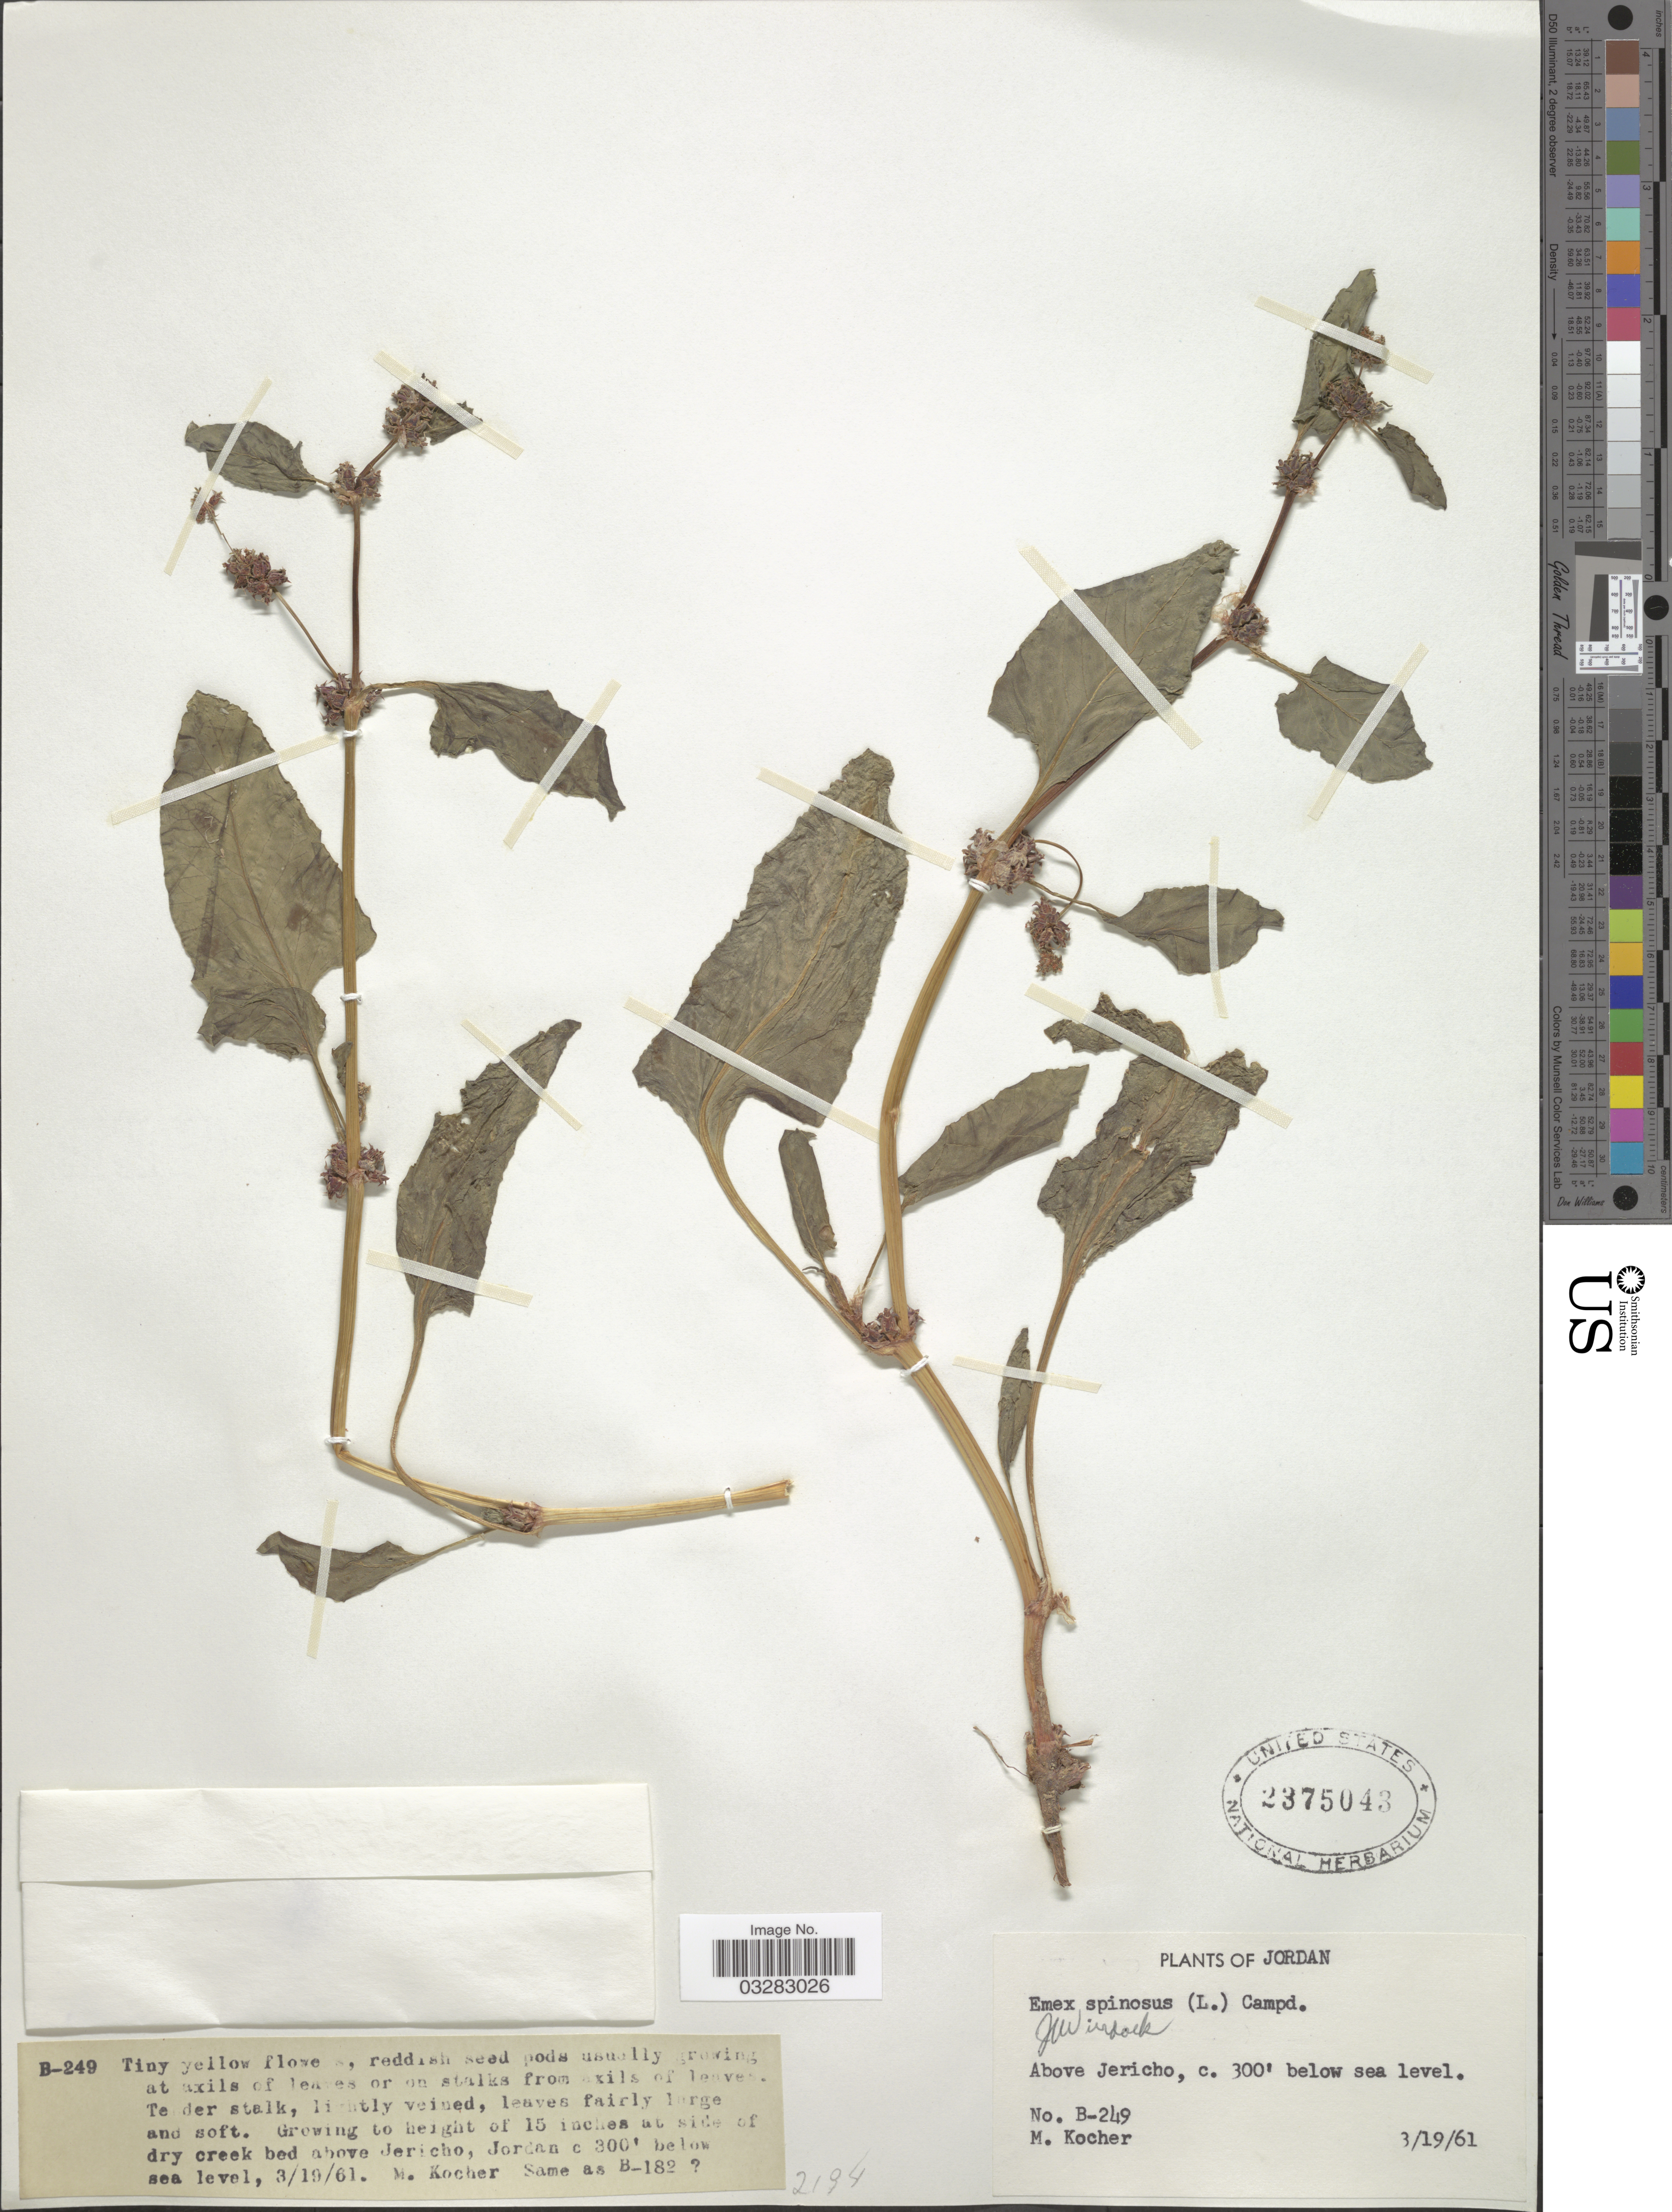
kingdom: Plantae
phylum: Tracheophyta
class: Magnoliopsida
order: Caryophyllales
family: Polygonaceae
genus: Rumex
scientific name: Rumex spinosus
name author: L.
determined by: Strong, Mark T., (BOT), Smithsonian Institution - National Museum of Natural History (UNITED STATES)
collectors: M. Kocher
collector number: B-249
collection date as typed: Transcribed d/m/y: 19/3/61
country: Jordan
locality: Above Jericho.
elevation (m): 91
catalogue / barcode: US 2375043